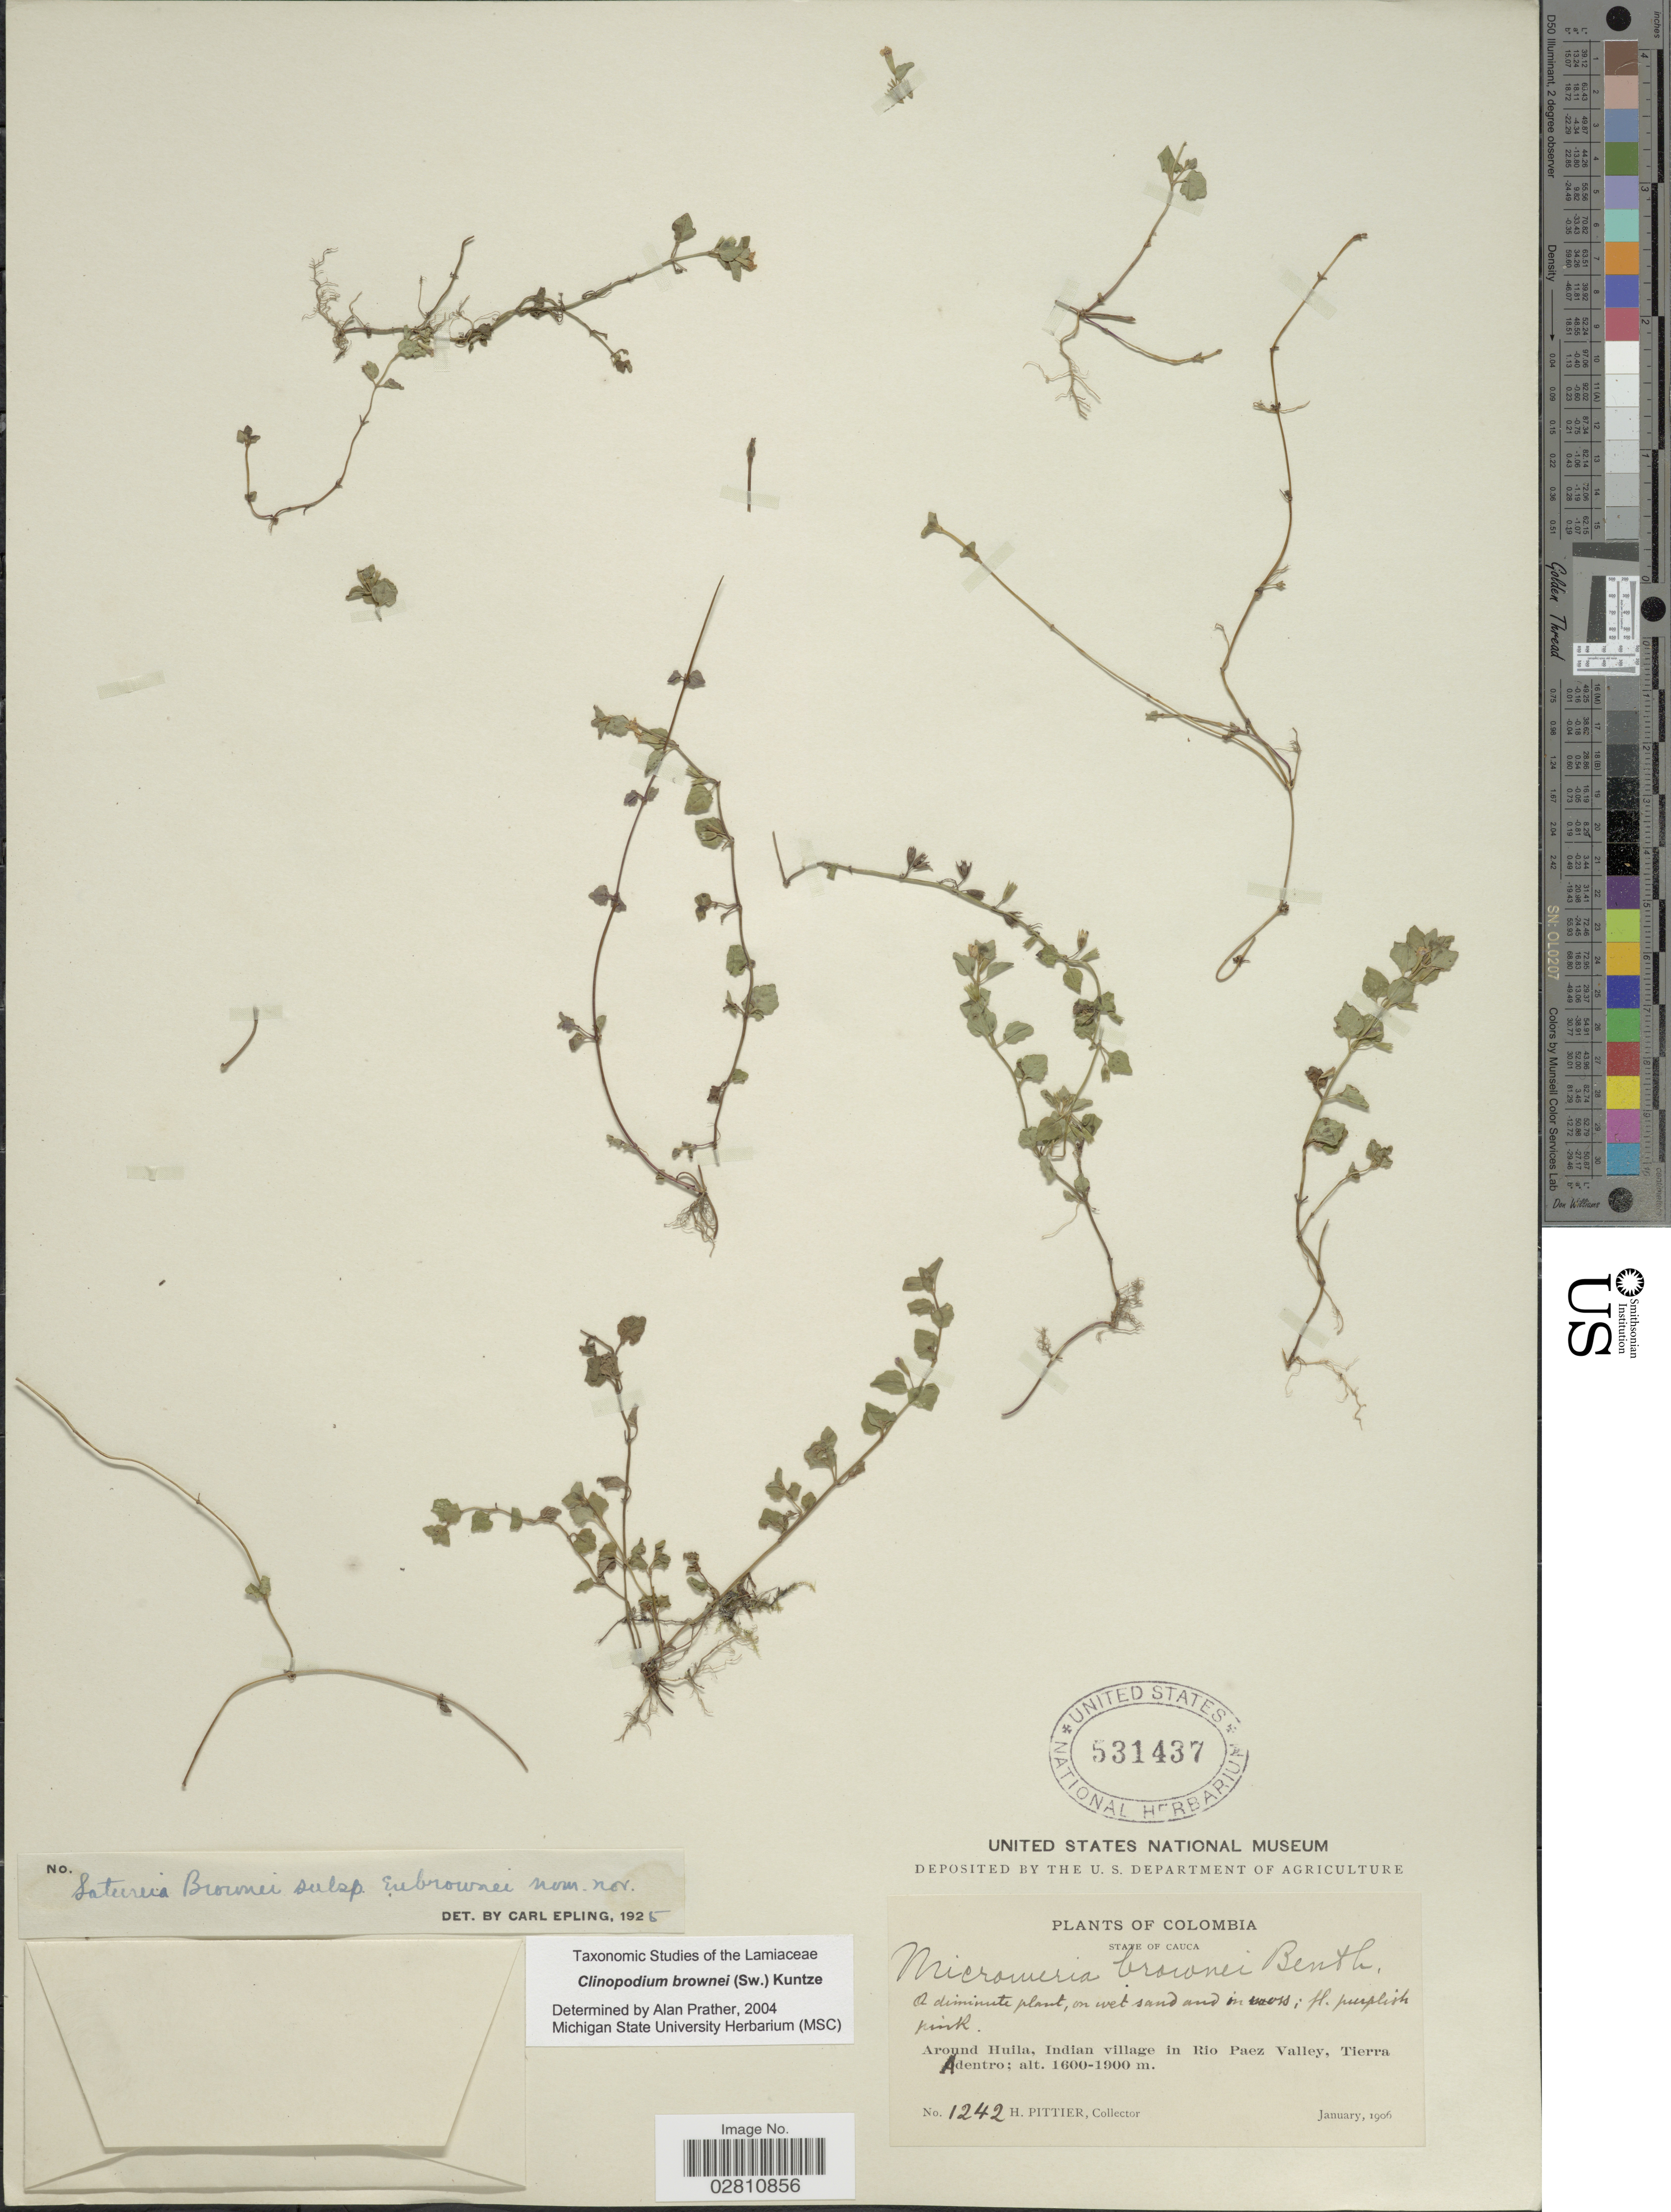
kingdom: Plantae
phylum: Tracheophyta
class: Magnoliopsida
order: Lamiales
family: Lamiaceae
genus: Clinopodium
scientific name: Clinopodium brownei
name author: (Sw.) Kuntze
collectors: H. F. Pittier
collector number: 1242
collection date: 1906-01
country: Colombia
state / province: Cauca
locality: Around Huila, Indian Villag in Rio Paez Valley, Tierra Adentro.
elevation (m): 1600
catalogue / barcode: US 531437